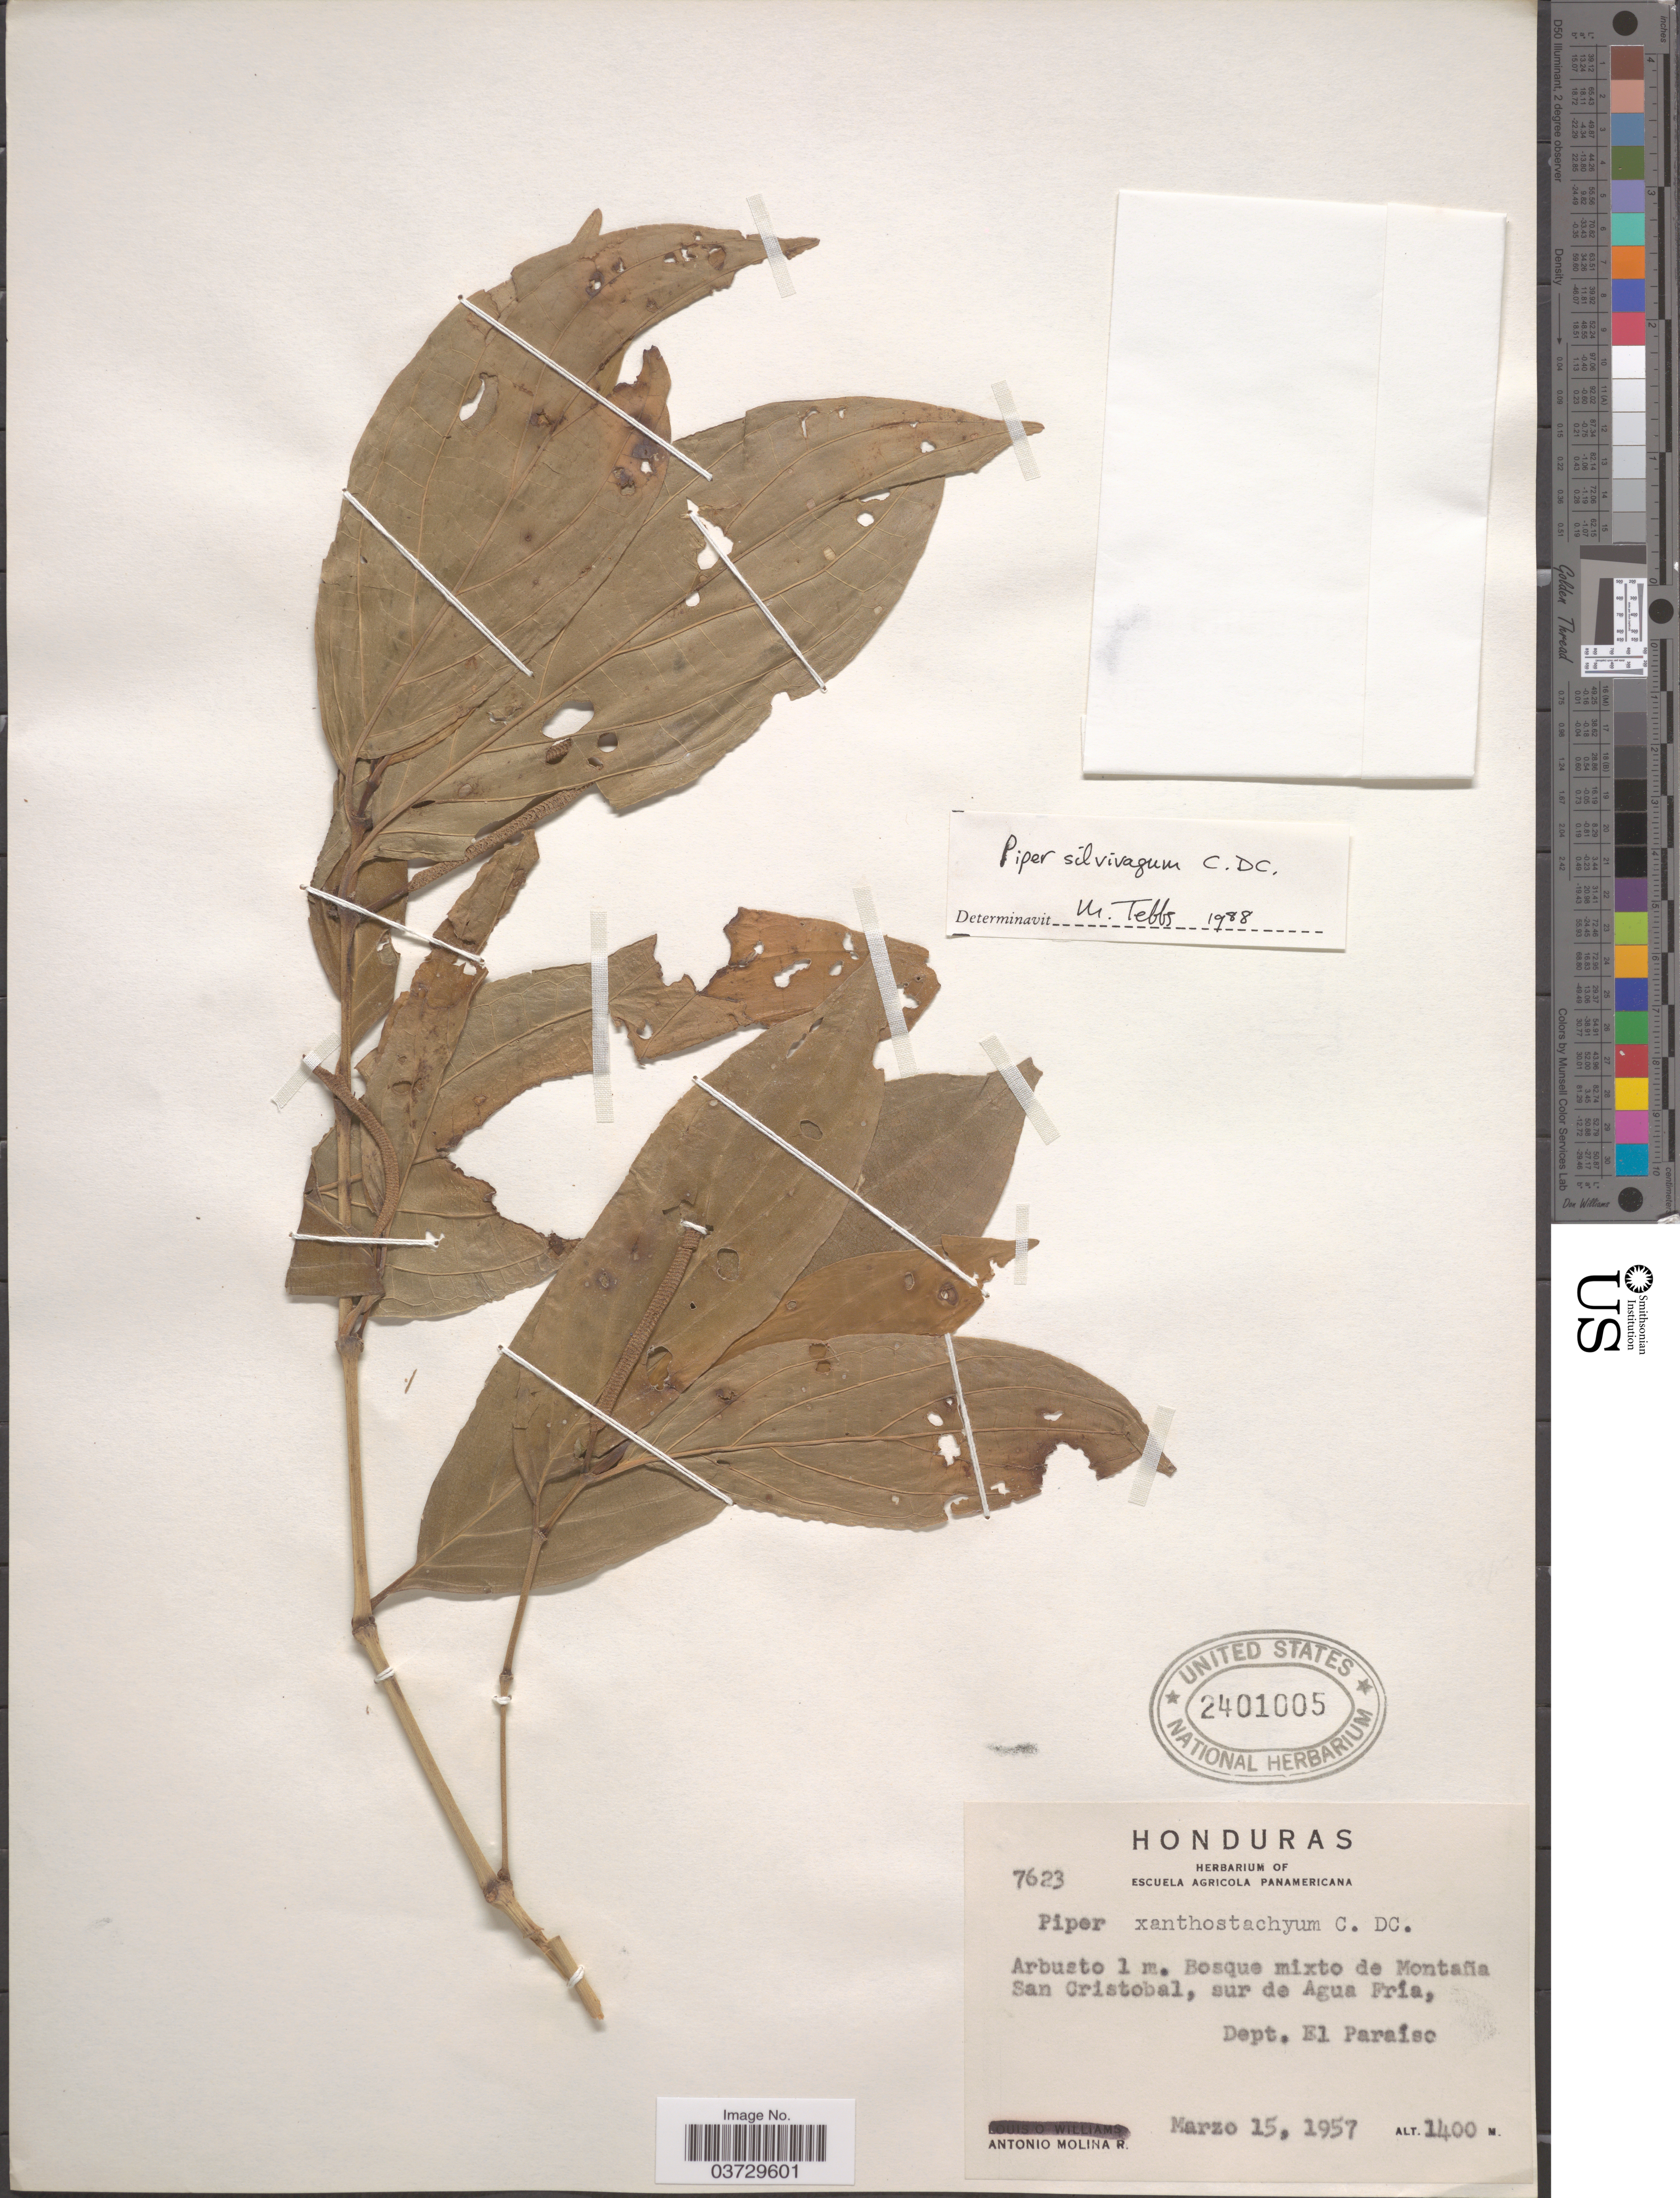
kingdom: Plantae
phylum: Tracheophyta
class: Magnoliopsida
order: Piperales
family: Piperaceae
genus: Piper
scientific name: Piper silvivagum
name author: C. DC. in Pittier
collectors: A. Molina R.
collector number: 7623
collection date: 1957-03-15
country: Honduras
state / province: El Paraiso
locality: De Montaña San Cristobal, sur de Agua Fria, Dept. El Paraiso.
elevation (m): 1400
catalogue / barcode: US 2401005